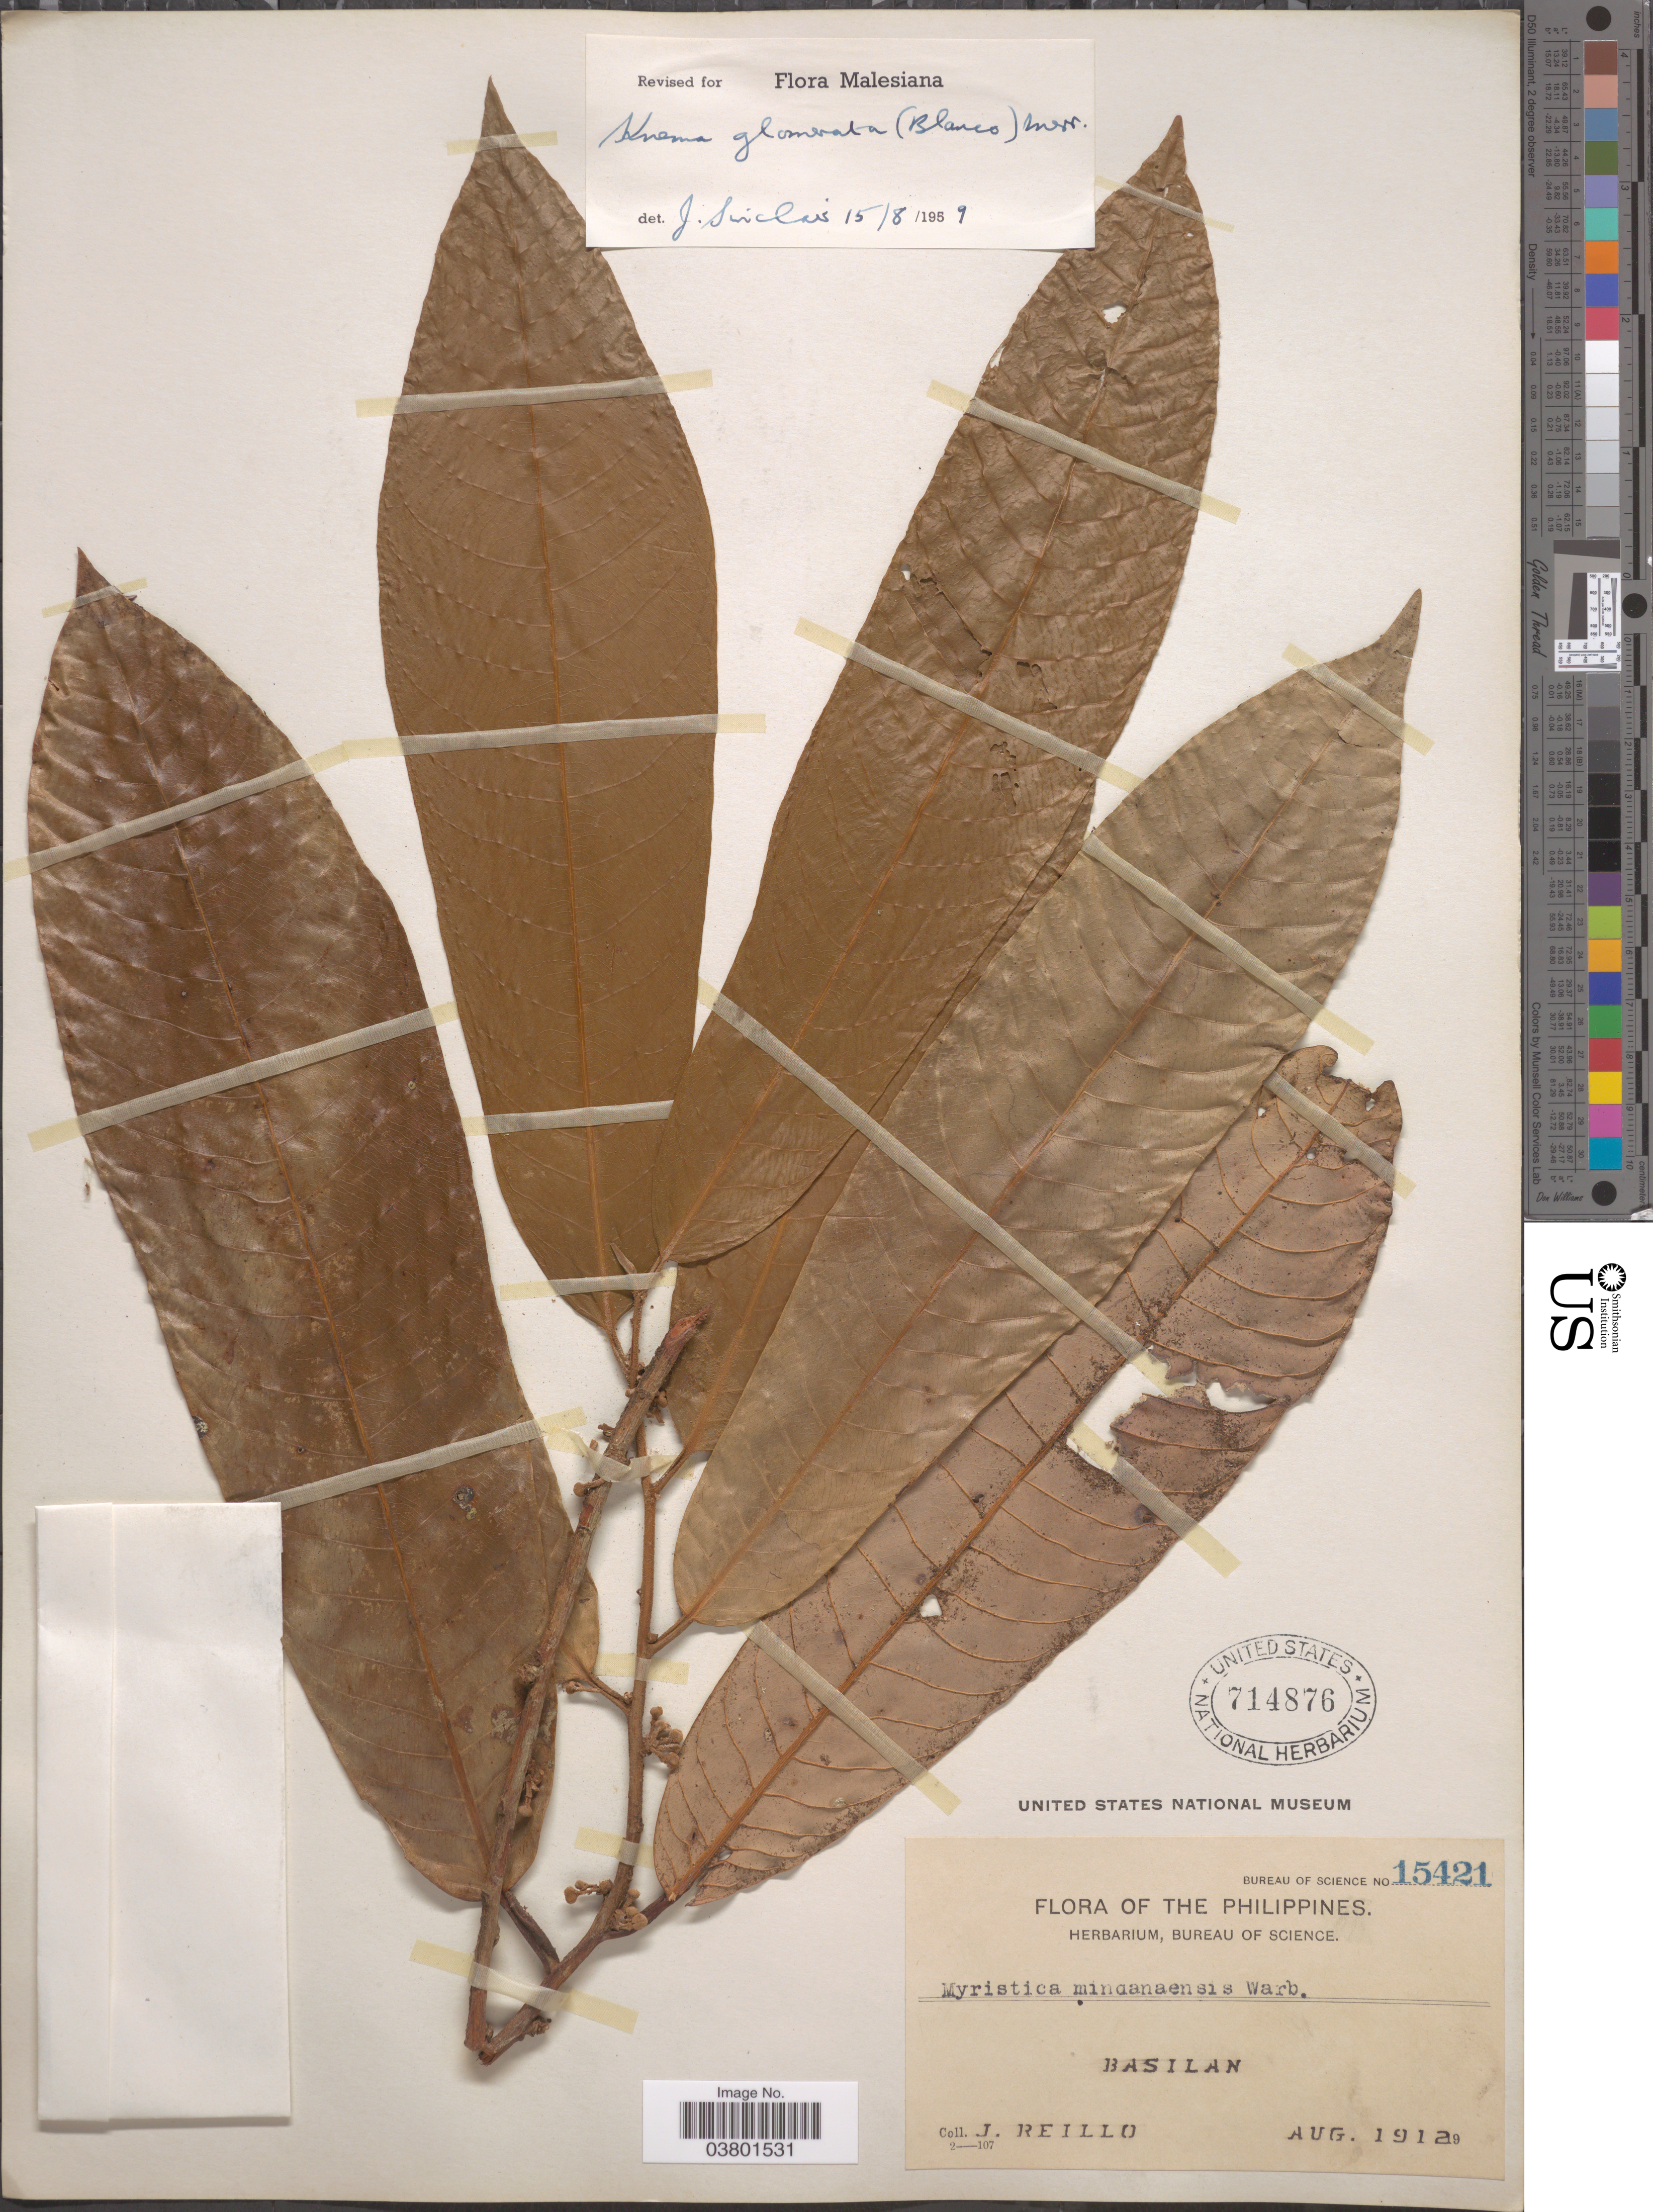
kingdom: Plantae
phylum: Tracheophyta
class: Magnoliopsida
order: Magnoliales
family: Myristicaceae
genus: Knema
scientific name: Knema glomerata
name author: (Blanco) Merr.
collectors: J. Reillo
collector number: Bureau of Science 15421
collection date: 1912-08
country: Philippines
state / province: Muslim Mindanao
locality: Basilan.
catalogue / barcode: US 714876